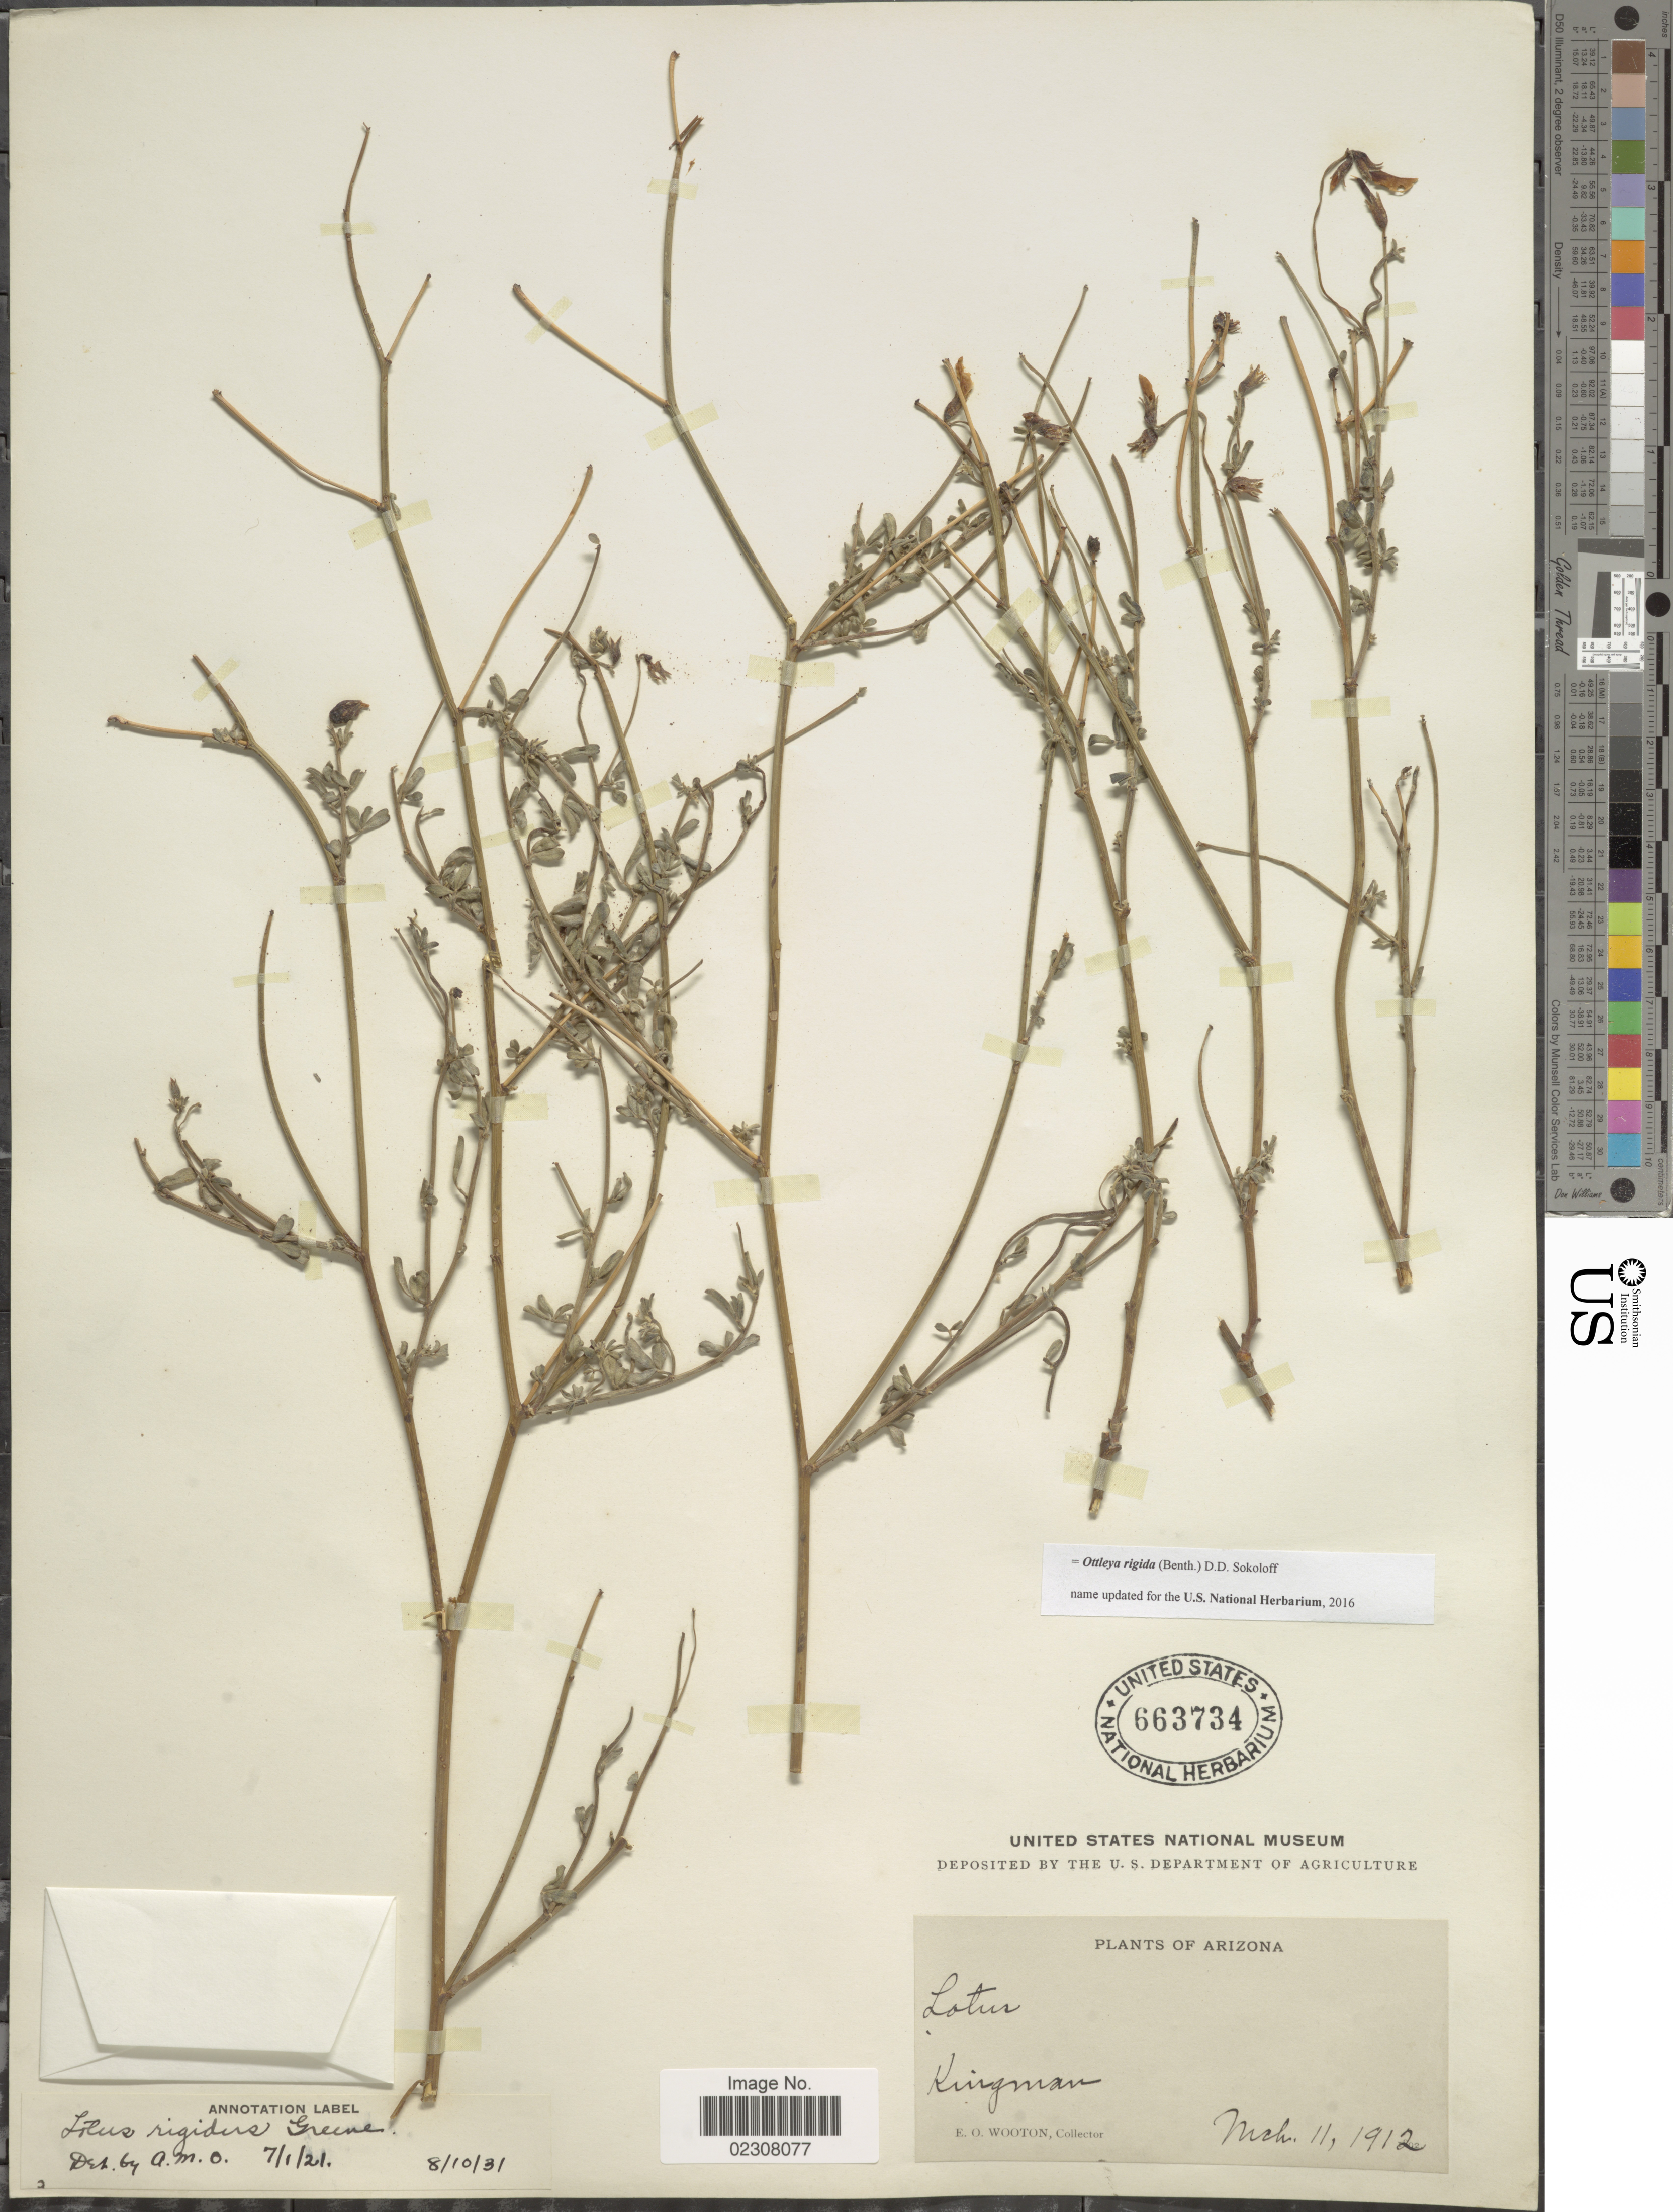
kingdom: Plantae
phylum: Tracheophyta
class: Magnoliopsida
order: Fabales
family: Fabaceae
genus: Ottleya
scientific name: Ottleya rigida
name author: (Benth.) D.D. Sokoloff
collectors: E. O. Wooton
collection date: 1912-03-11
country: United States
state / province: Arizona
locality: Kingman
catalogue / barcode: US 663734